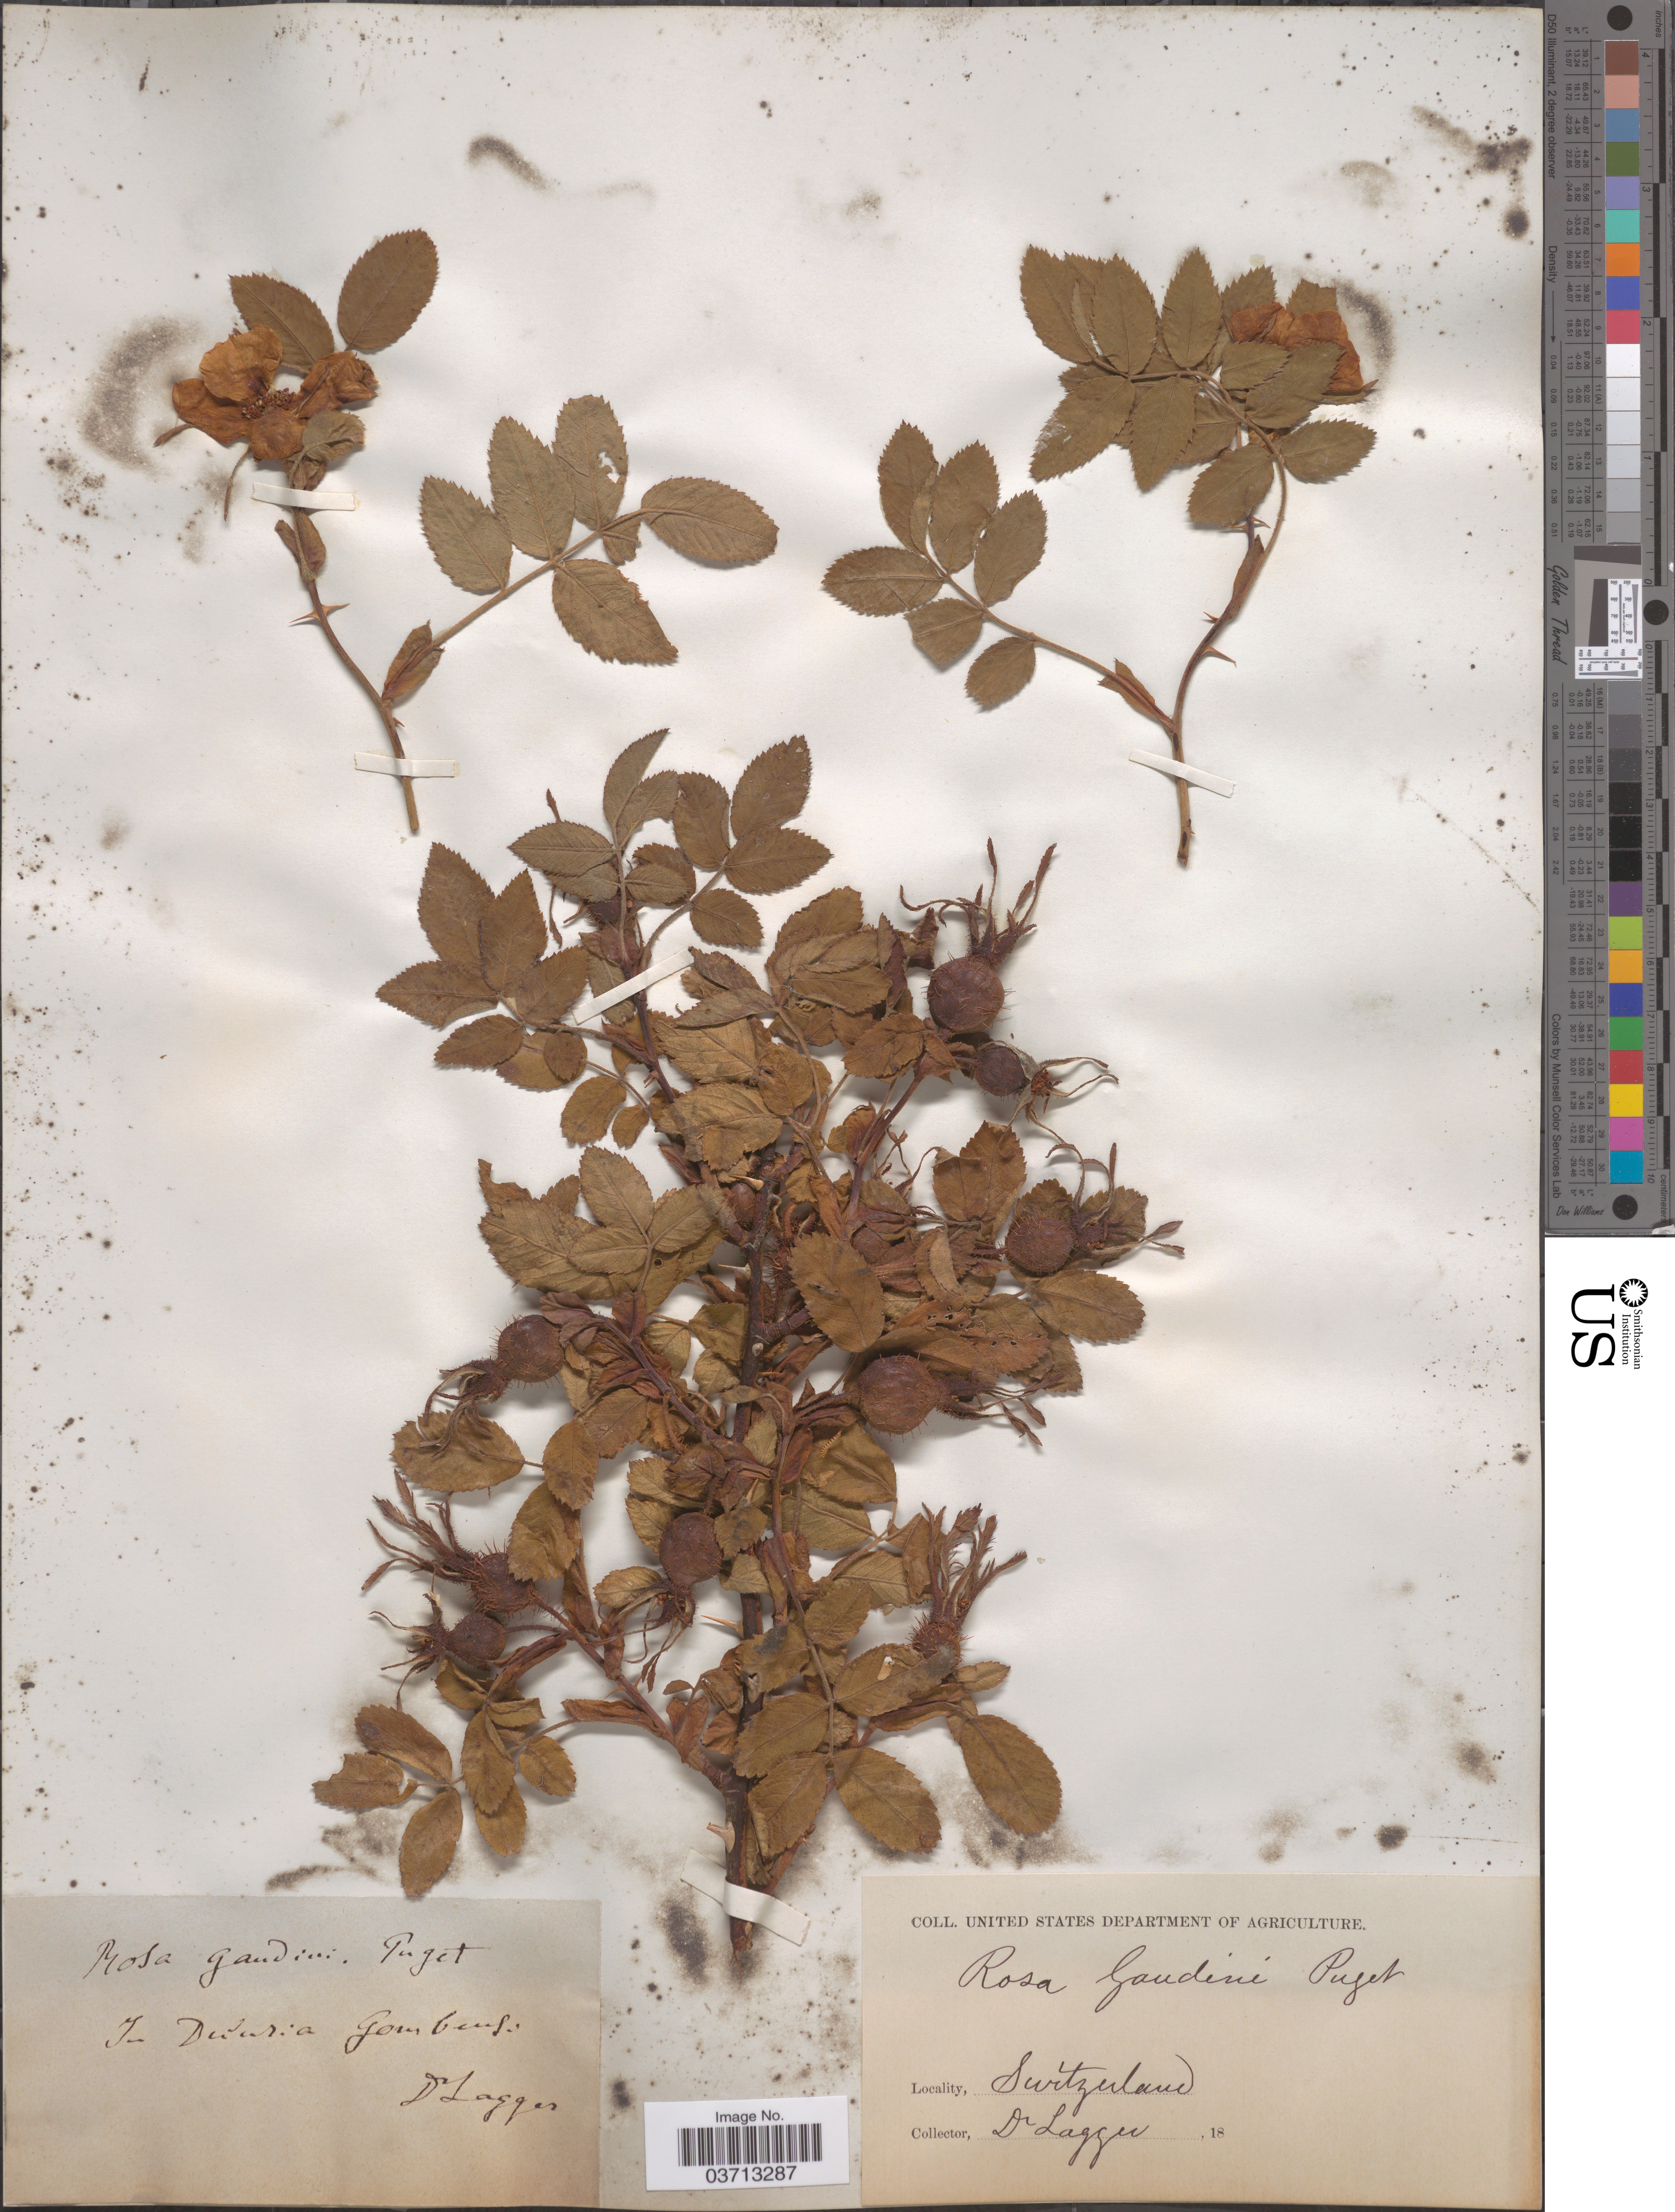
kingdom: Plantae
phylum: Tracheophyta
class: Magnoliopsida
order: Rosales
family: Rosaceae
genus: Rosa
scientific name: Rosa gaudinii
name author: Puget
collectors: F. J. Lagger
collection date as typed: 18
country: Switzerland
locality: In Devuria Gombensi. [interpreted]